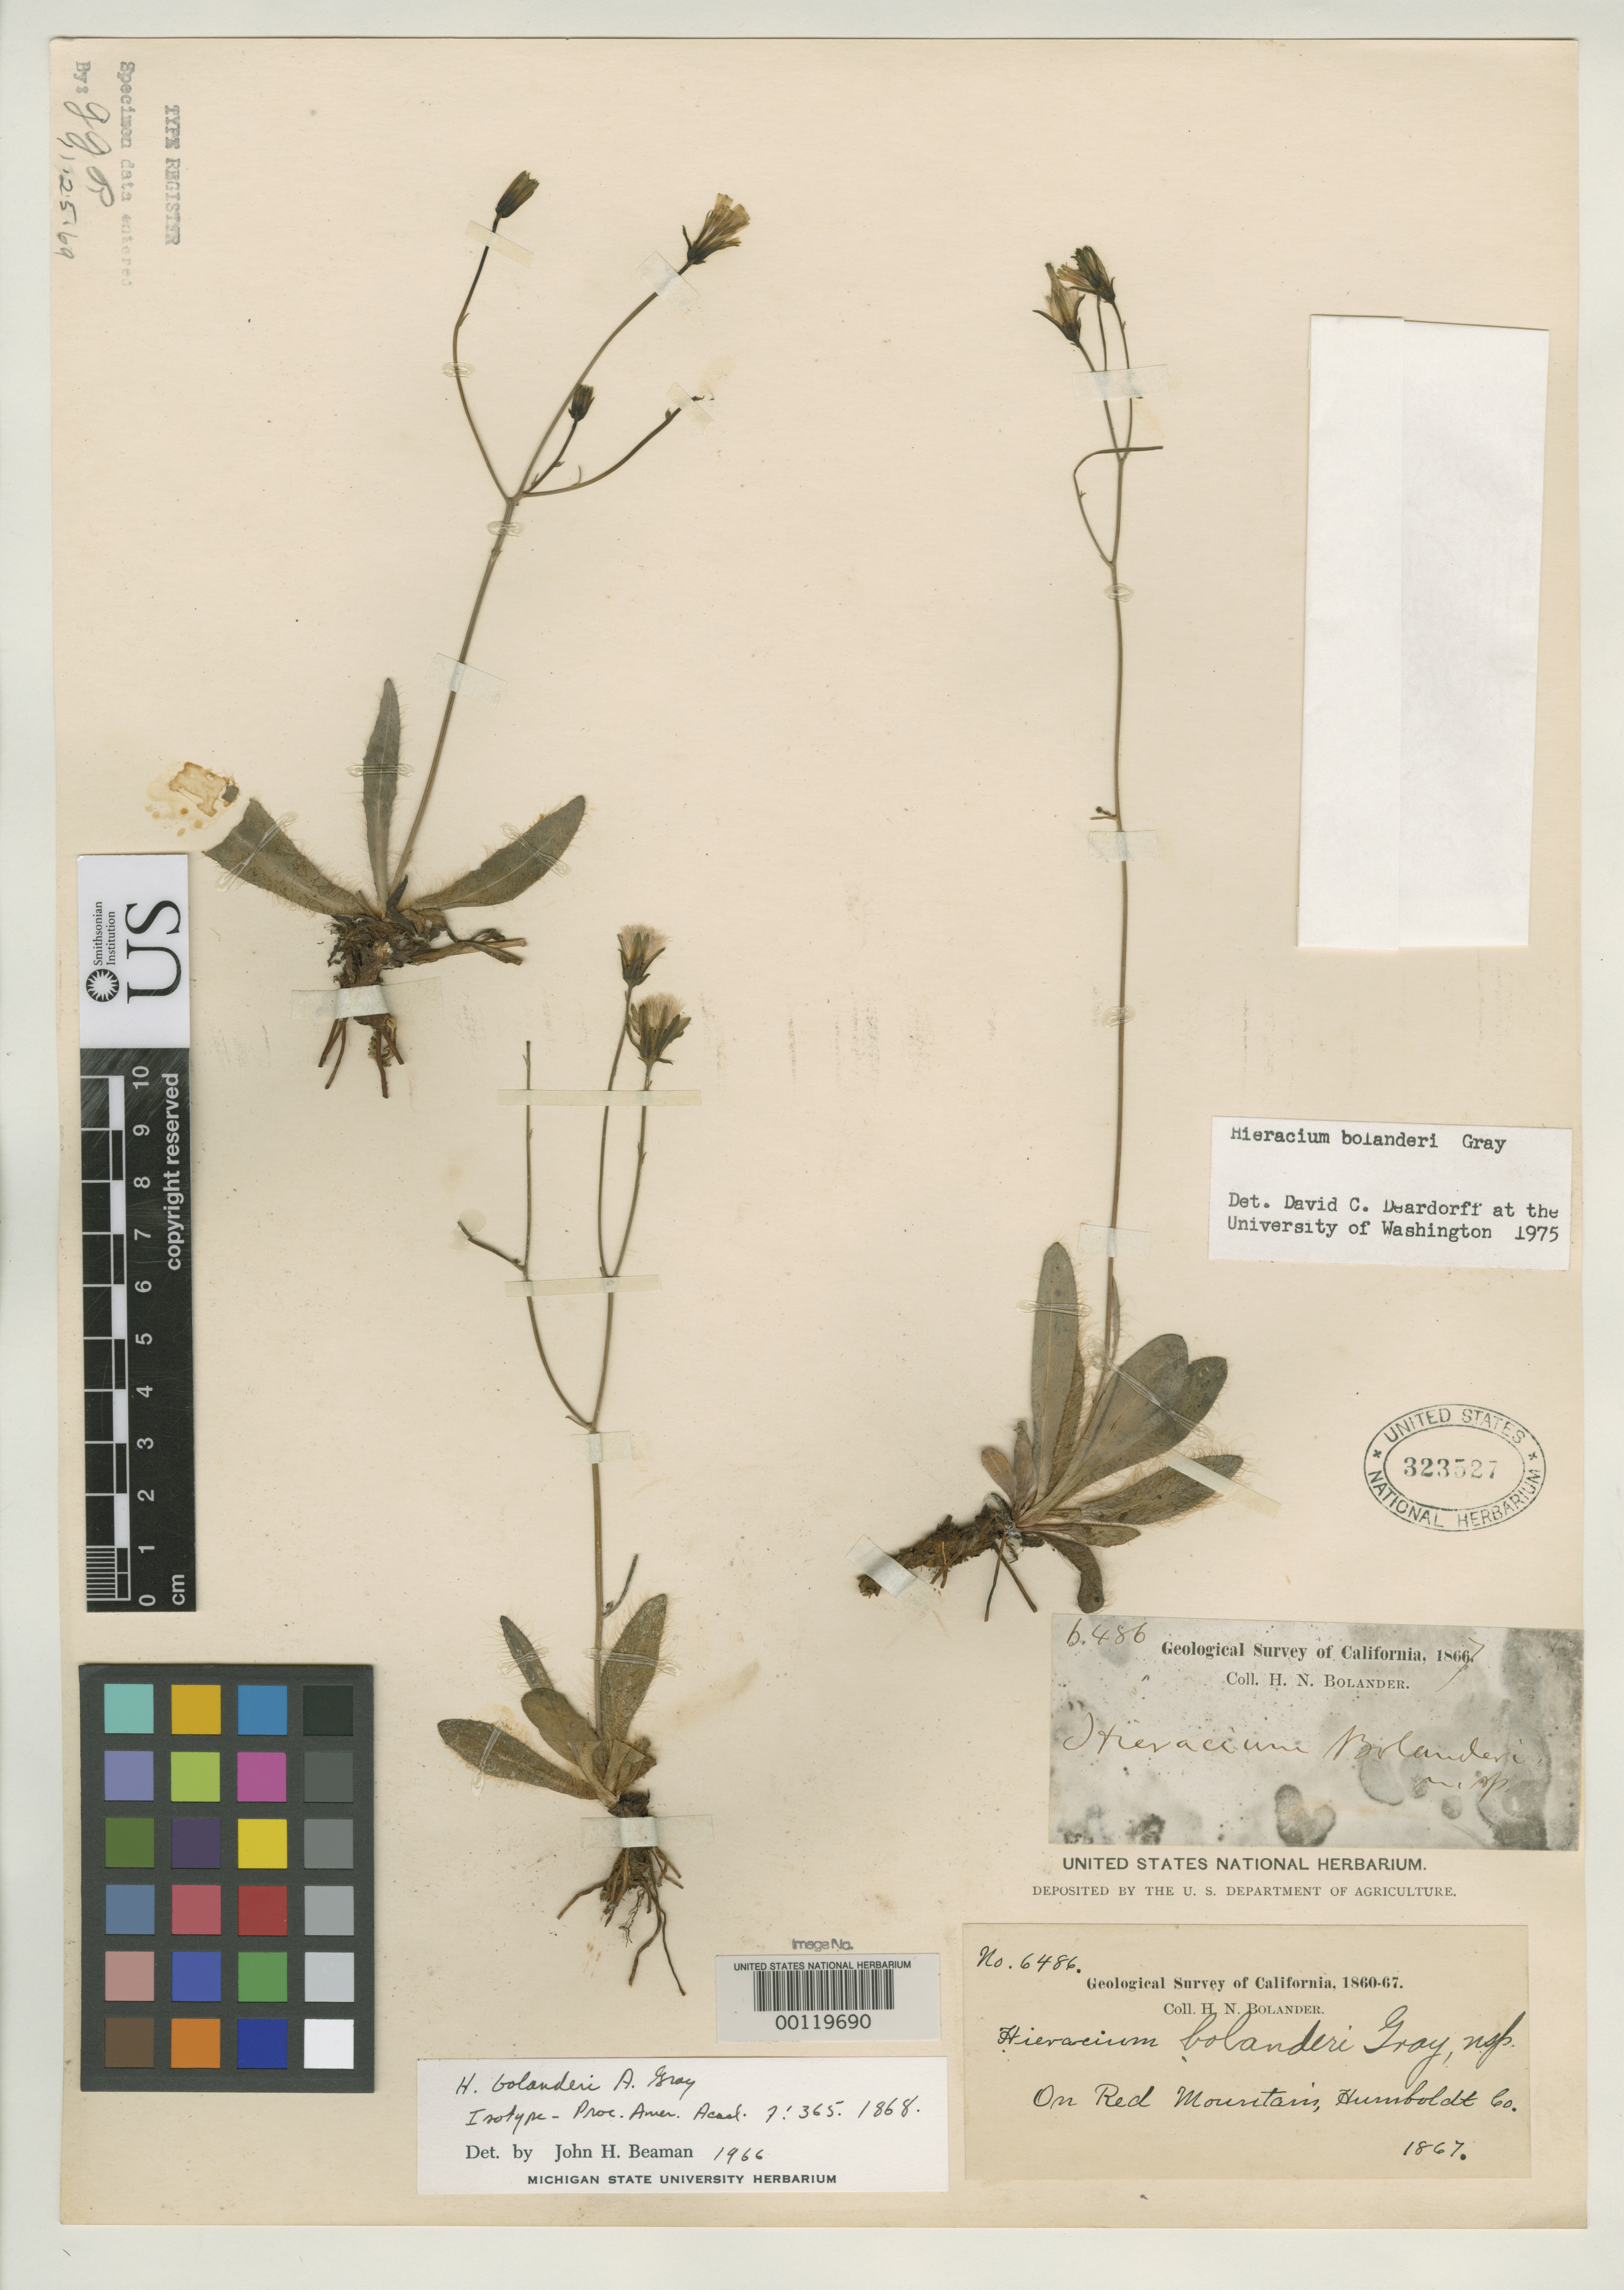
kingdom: Plantae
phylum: Tracheophyta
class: Magnoliopsida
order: Asterales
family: Asteraceae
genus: Hieracium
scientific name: Hieracium bolanderi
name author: A. Gray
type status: Type Collection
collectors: H. Bolander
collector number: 6486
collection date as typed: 1867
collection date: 1867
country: United States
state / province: California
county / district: Humboldt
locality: Red Mountain.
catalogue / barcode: US 323527